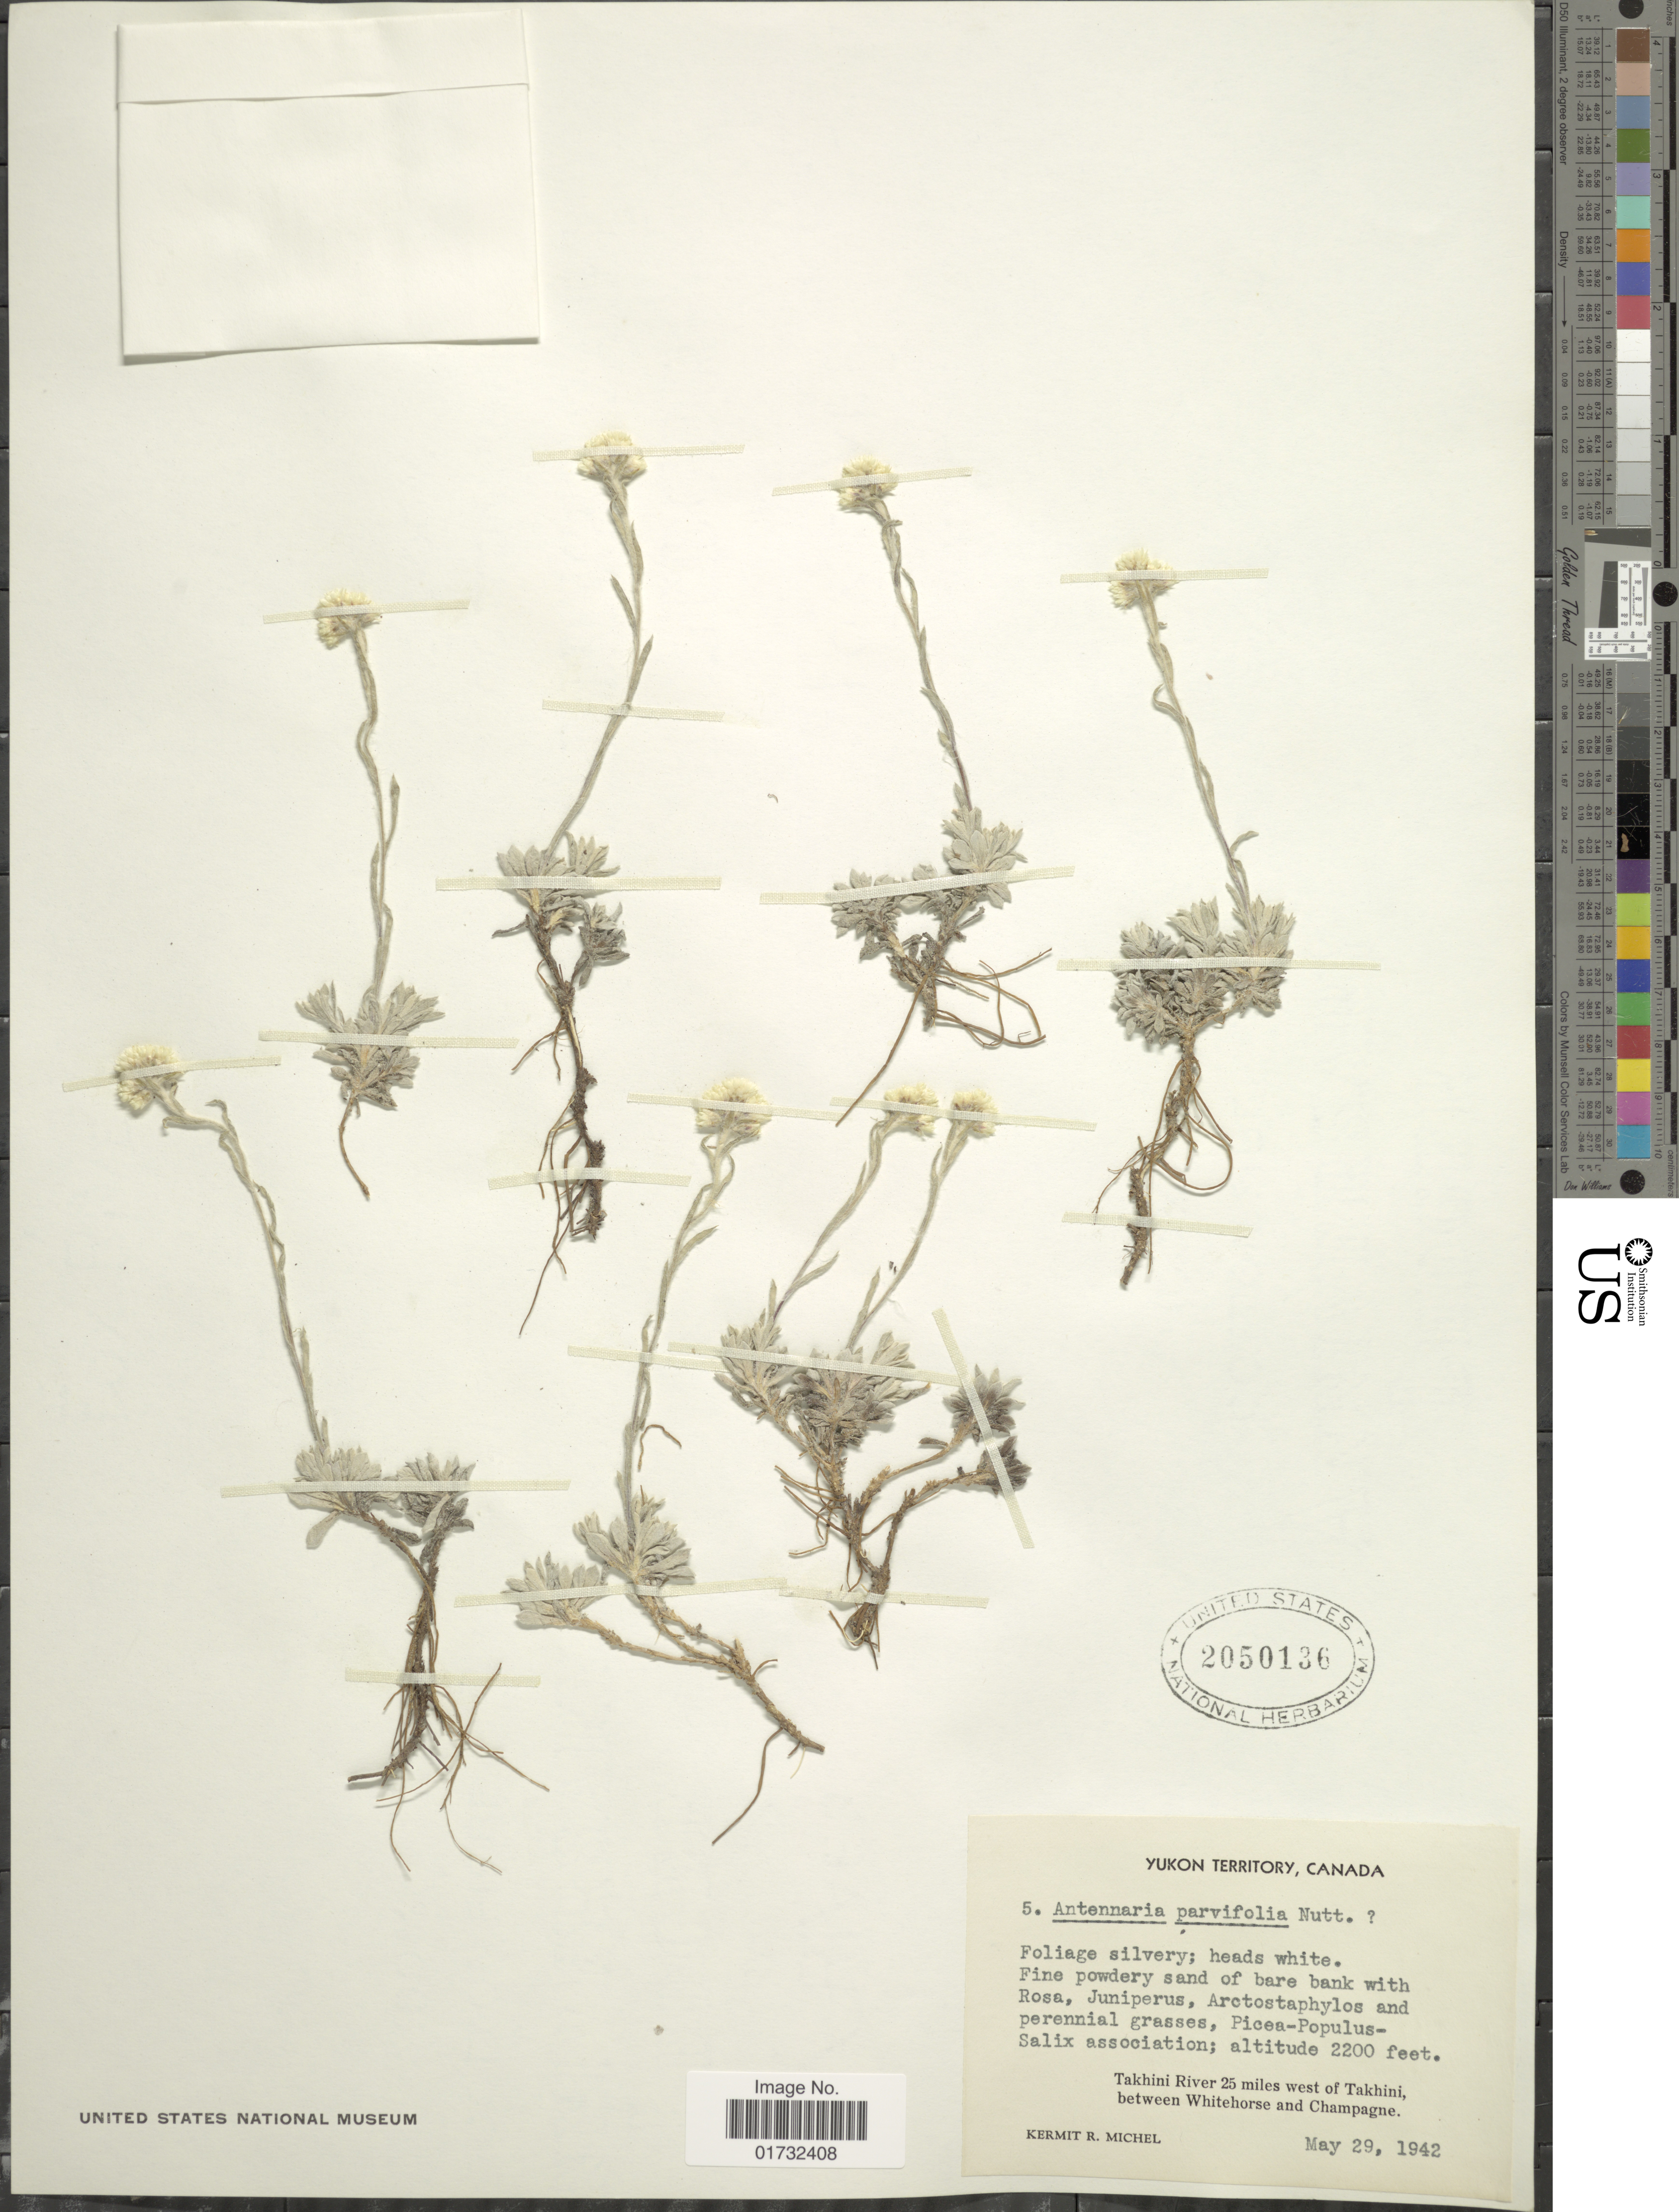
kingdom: Plantae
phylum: Tracheophyta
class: Magnoliopsida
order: Asterales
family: Asteraceae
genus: Antennaria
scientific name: Antennaria parvifolia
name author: Nutt.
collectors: K. Michel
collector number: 5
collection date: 1942-05-29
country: Canada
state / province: Yukon Territory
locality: Takhini River 25 miles west of Takhini, between Whitehorse and Champagne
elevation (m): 671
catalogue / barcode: US 2050136